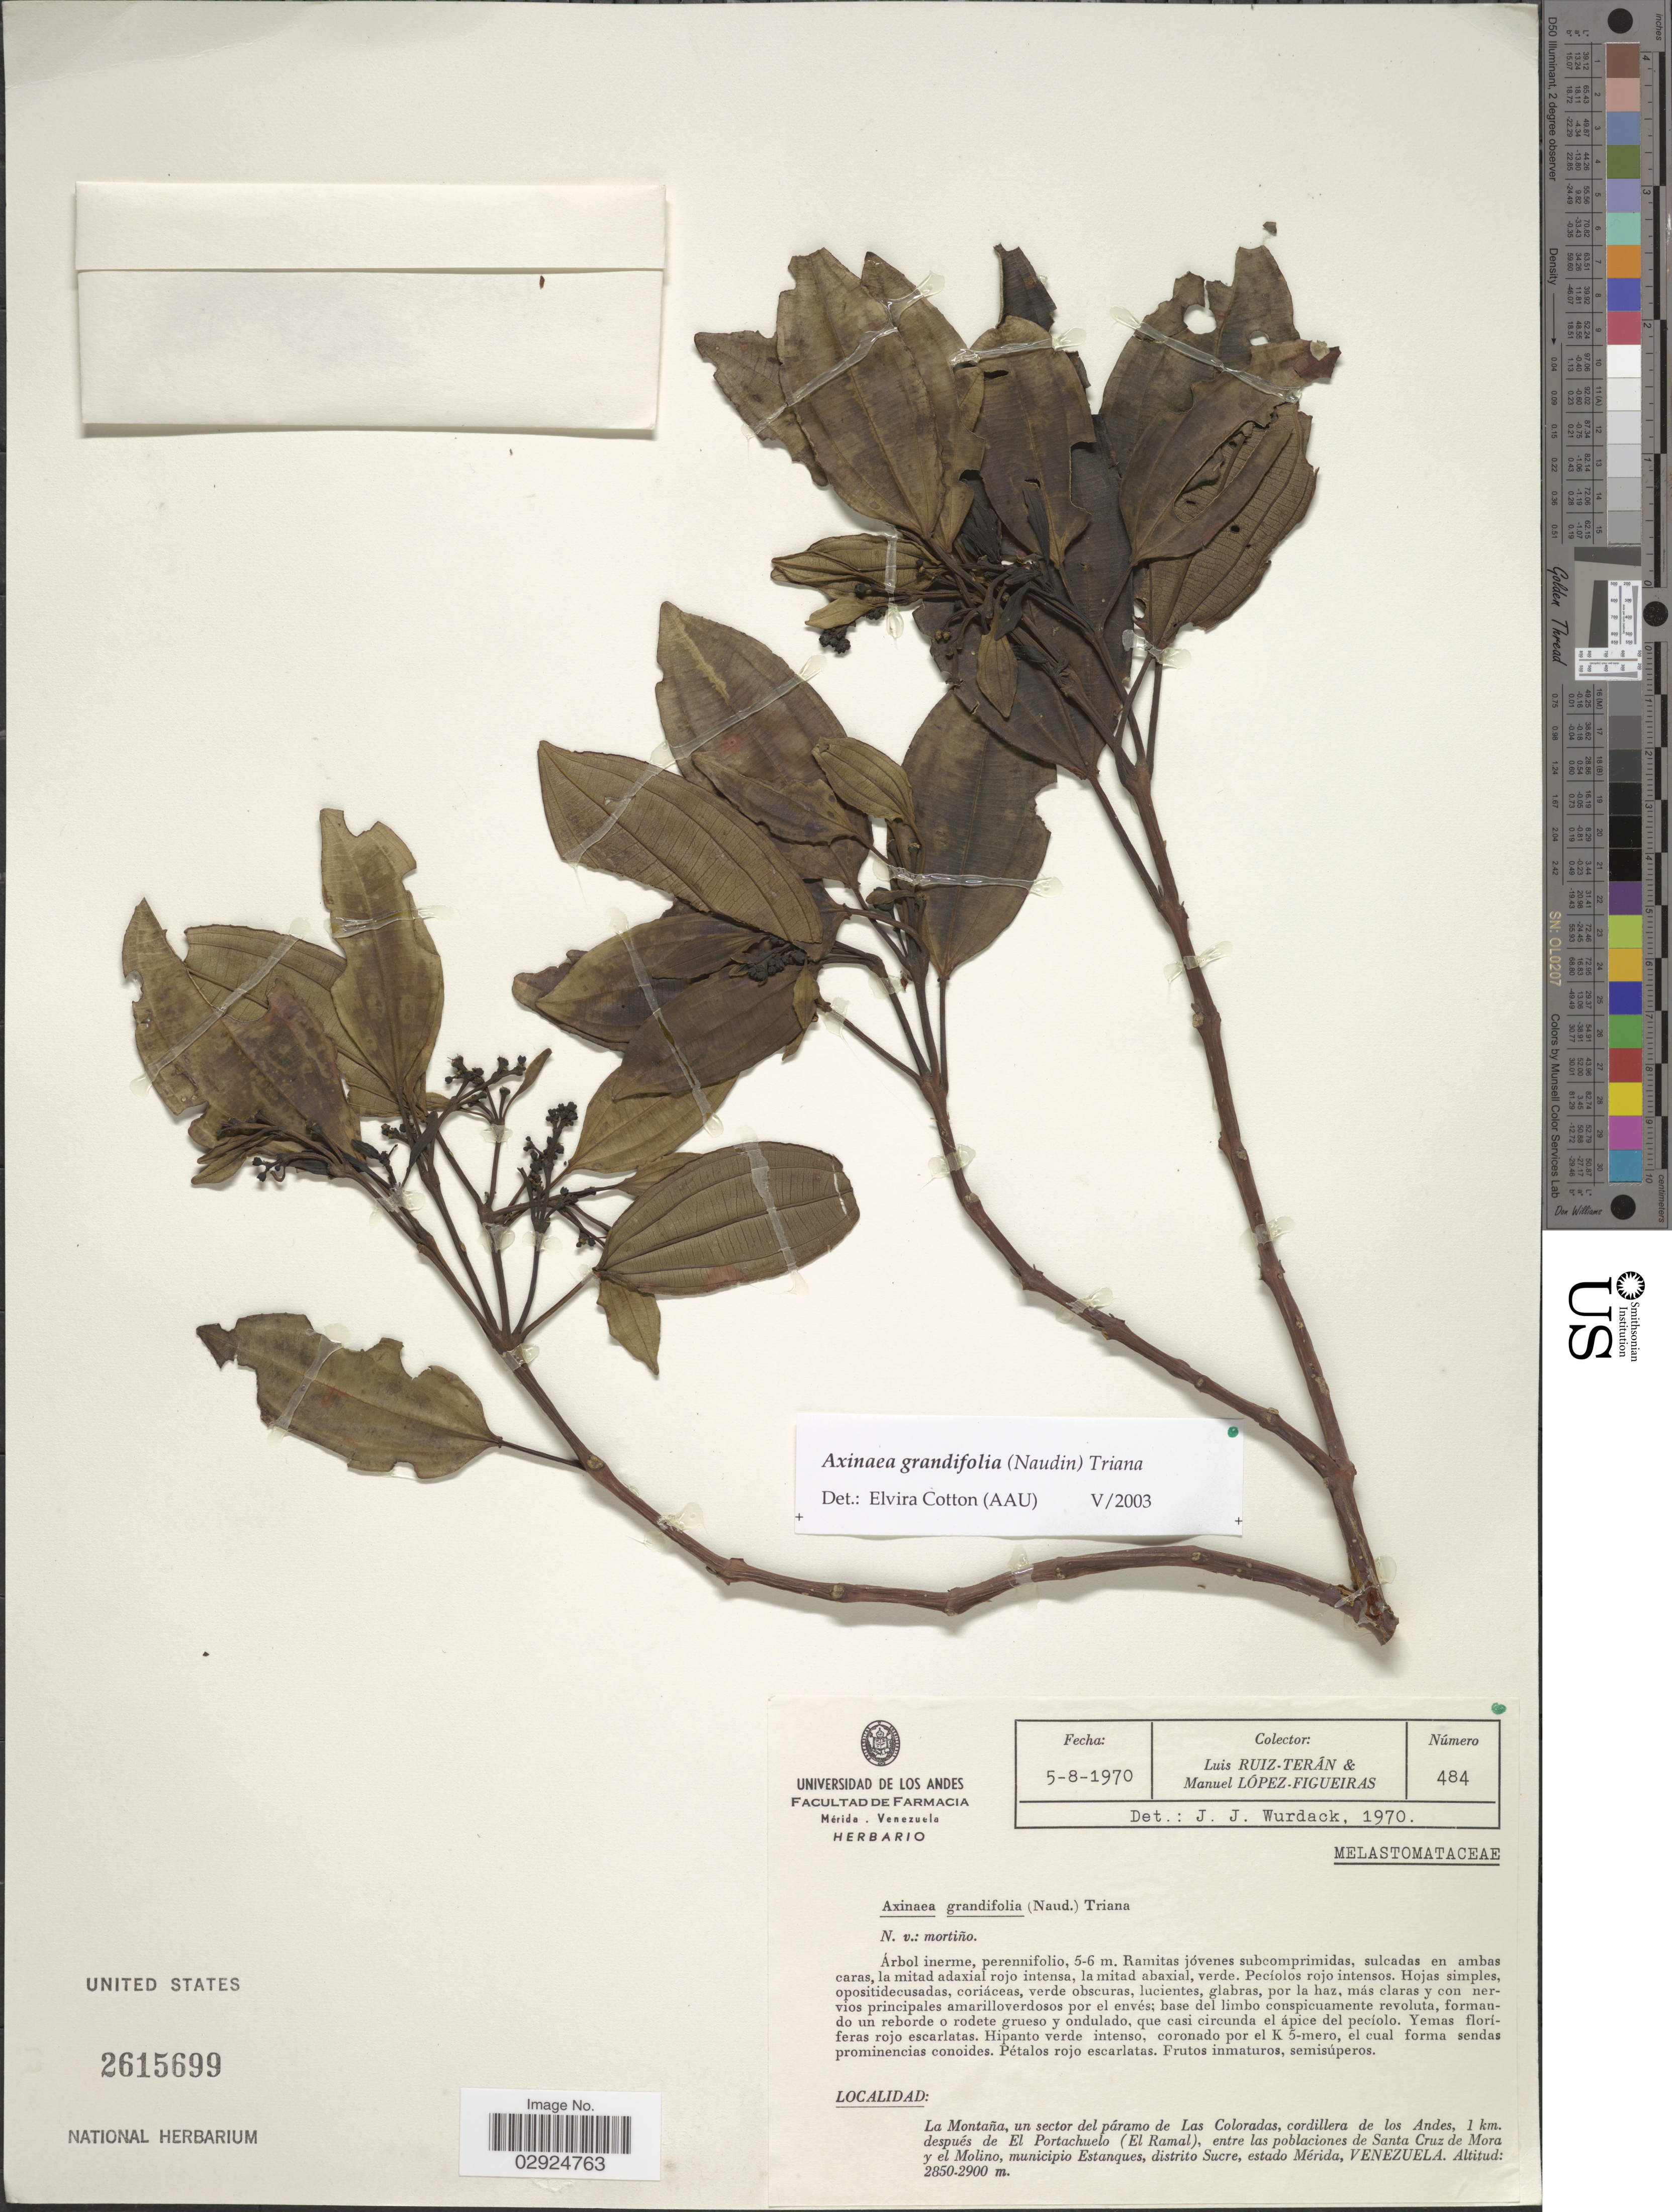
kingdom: Plantae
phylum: Tracheophyta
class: Magnoliopsida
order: Myrtales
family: Melastomataceae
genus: Axinaea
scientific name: Axinaea grandifolia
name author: (Naudin) Triana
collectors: L. Teran & M. López Figueiras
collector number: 484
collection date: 1970-08-05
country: Venezuela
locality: La Montaña, un sector del páramo de Las Coloradas, cordillera de los Andes, 1 km. después de El Portachuelo (El Ramal), entre las poblaciones de Santa Cruz de Mora y el Molino, municipio Estanques, distrito Sucre, estado Mérida.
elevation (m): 2850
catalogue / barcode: US 2615699